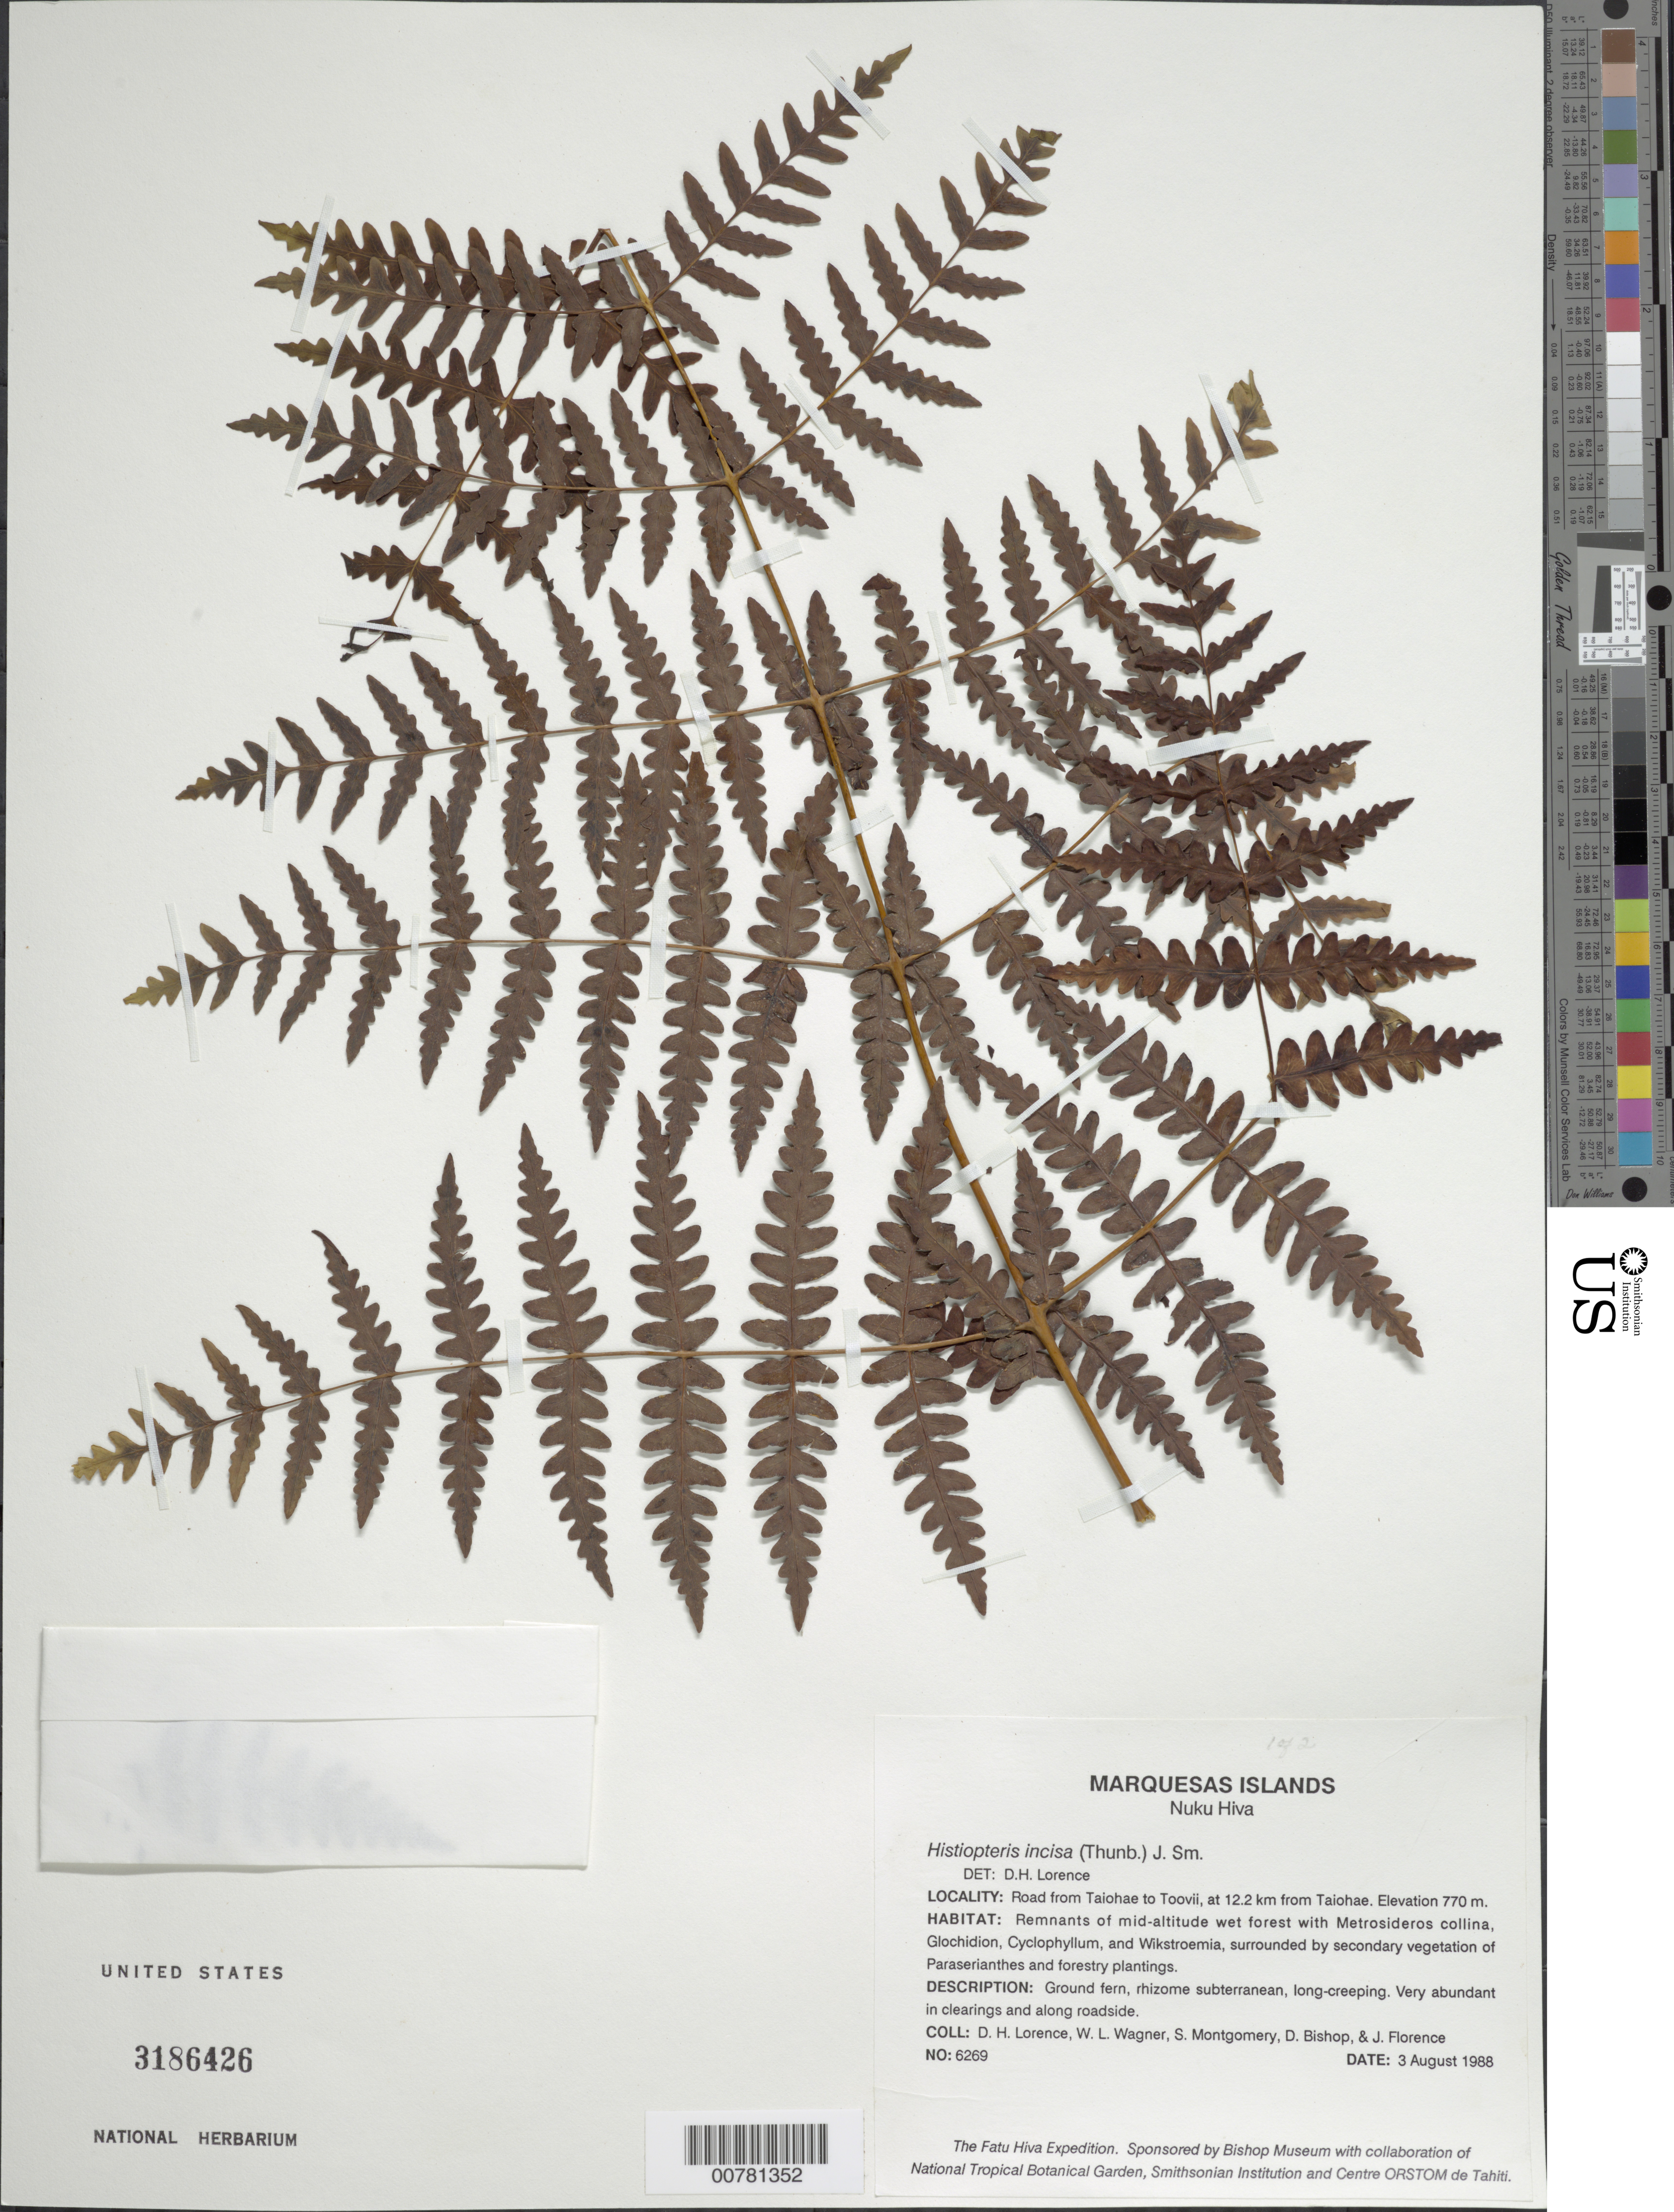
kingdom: Plantae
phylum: Tracheophyta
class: Polypodiopsida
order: Polypodiales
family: Dennstaedtiaceae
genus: Histiopteris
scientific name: Histiopteris incisa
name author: (Thunb.) J. Sm.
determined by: Wood, Kenneth R.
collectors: D. Lorence, W. L. Wagner, S. Montgomery, D. Bishop & J. Florence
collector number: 6269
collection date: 1988-08-03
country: French Polynesia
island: Nuku Hiva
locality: Road from Taiohae to Toovii, at 12.2 km from Taiohae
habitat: Remnants of mid-altitude wet forest. Surrounded by secondary vegetation of Paraserianthes and forestry plantings. Very abundant in clearings and along roadside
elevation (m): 770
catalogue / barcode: US 3186426